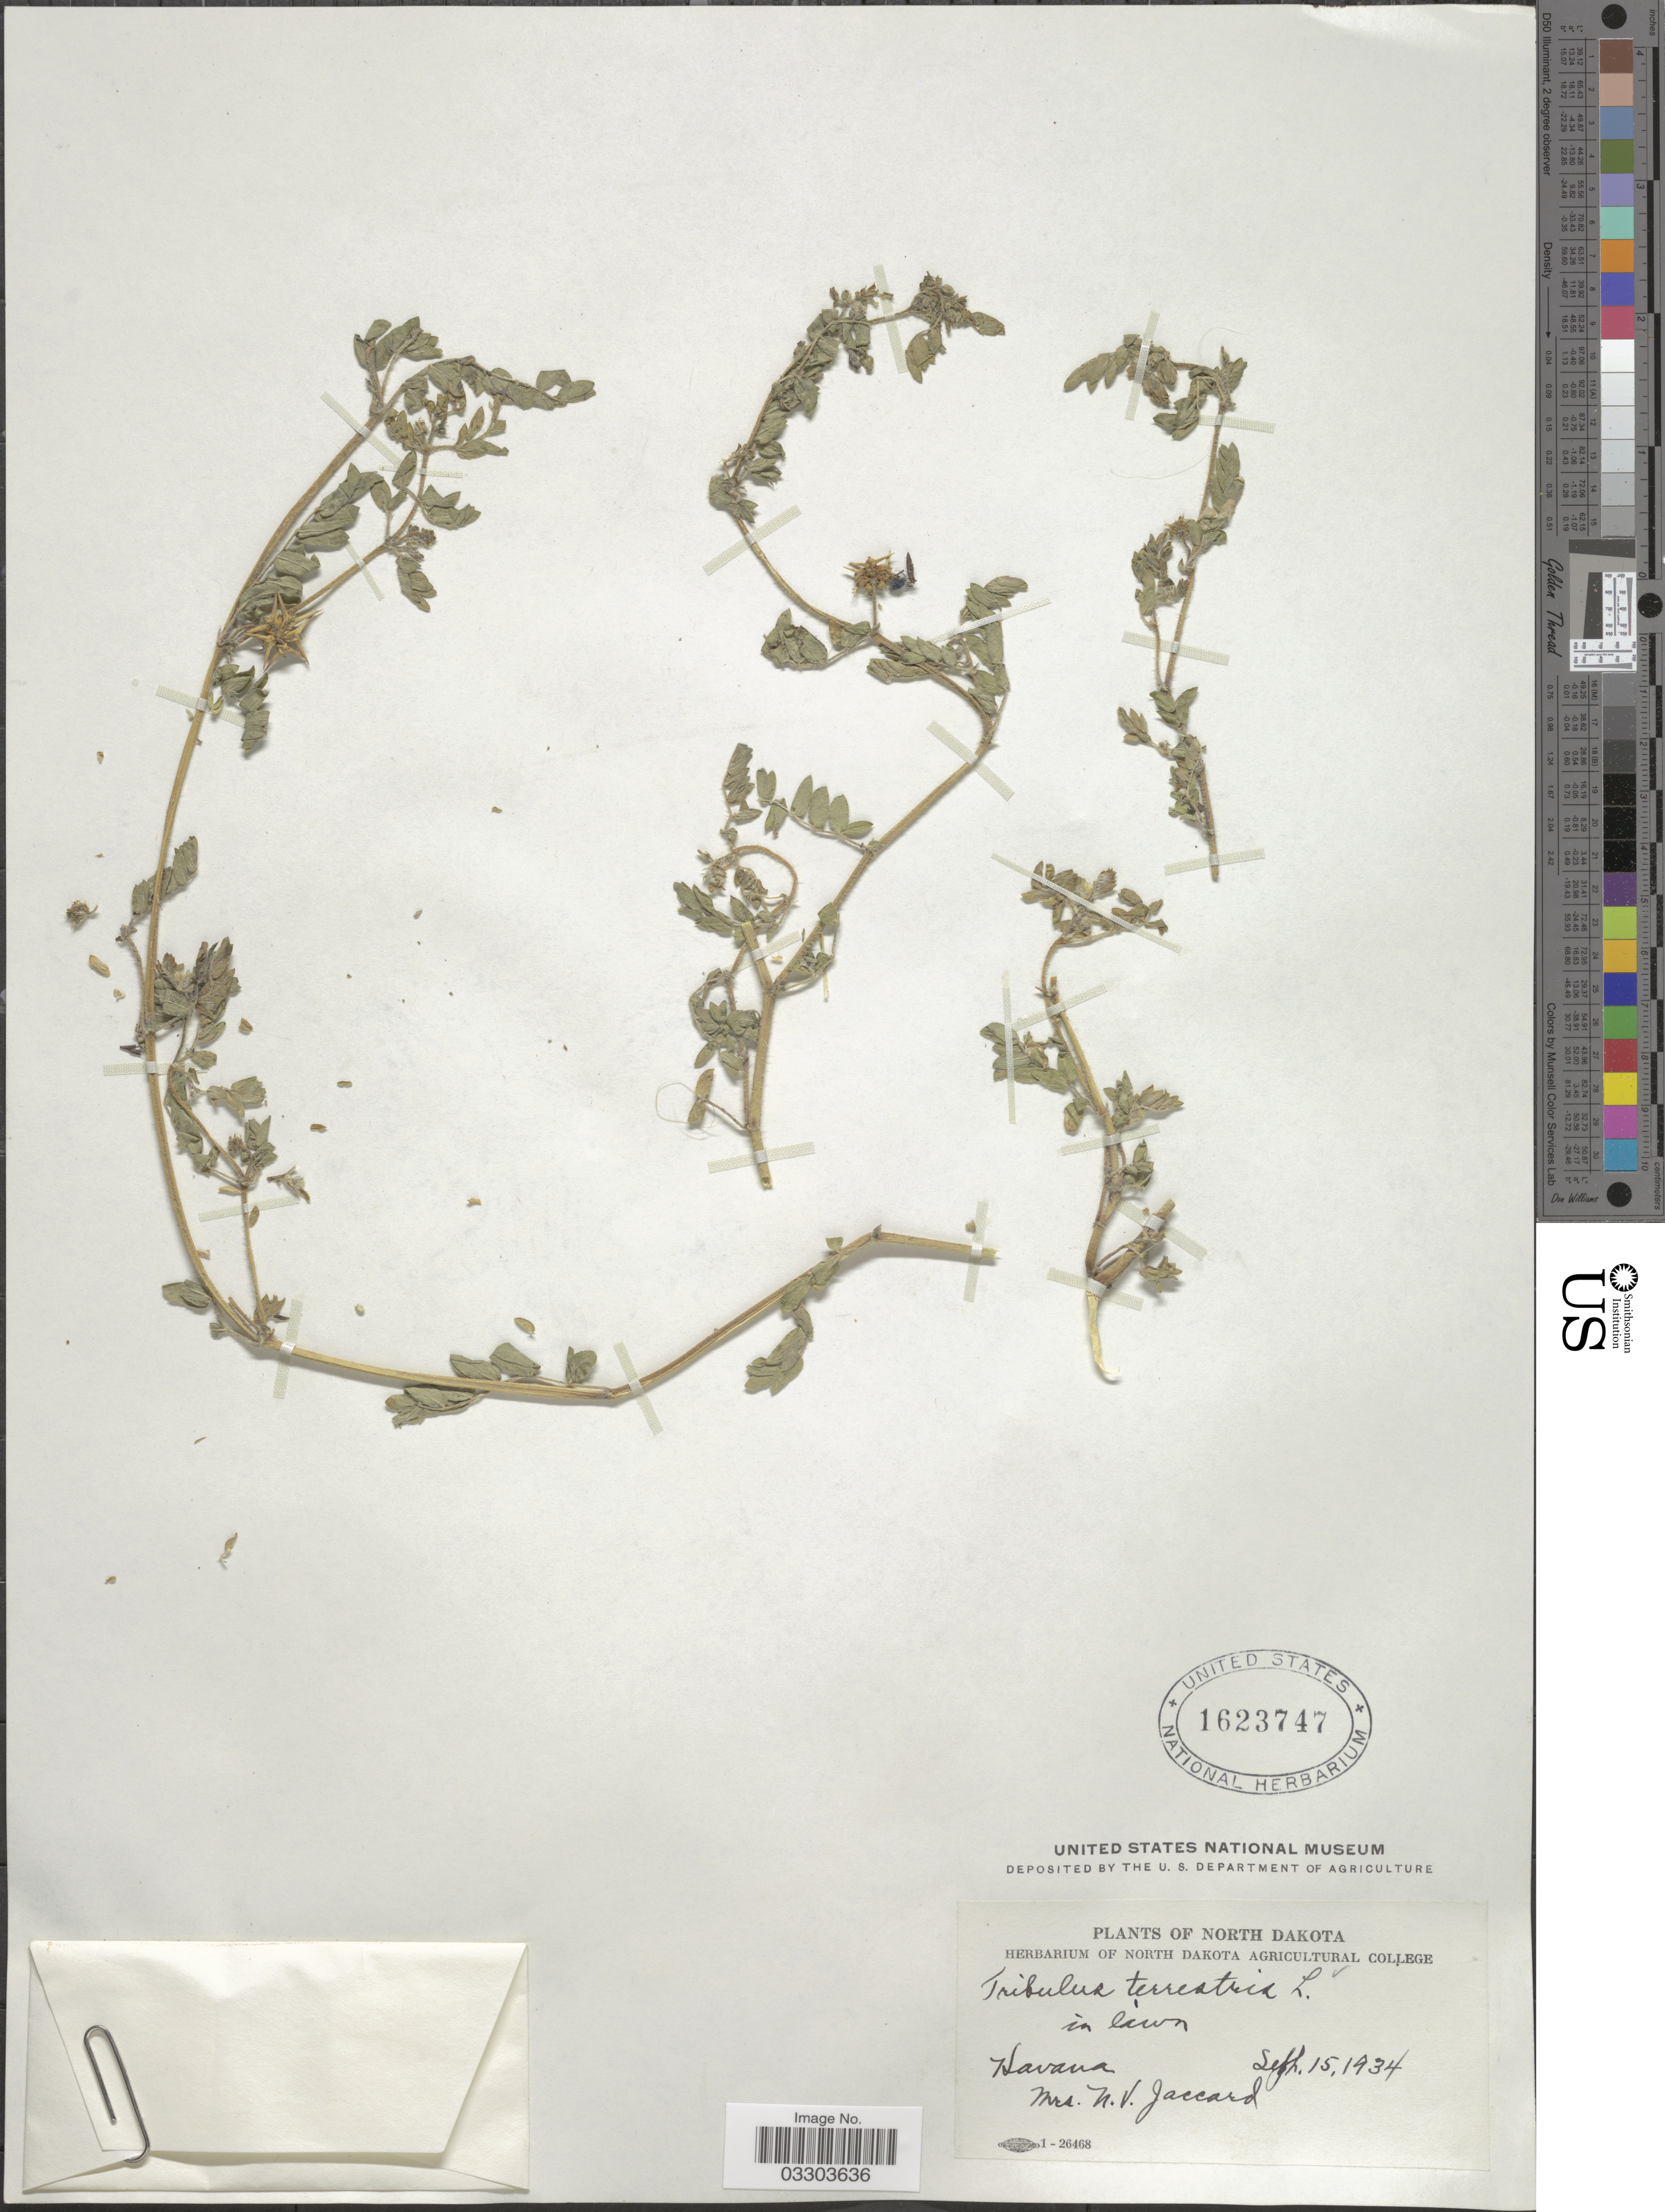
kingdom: Plantae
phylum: Tracheophyta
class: Magnoliopsida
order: Zygophyllales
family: Zygophyllaceae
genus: Tribulus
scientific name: Tribulus terrestris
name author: L.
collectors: N. Jaccard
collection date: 1934-09-15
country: United States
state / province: North Dakota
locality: Havana.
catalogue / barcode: US 1623747